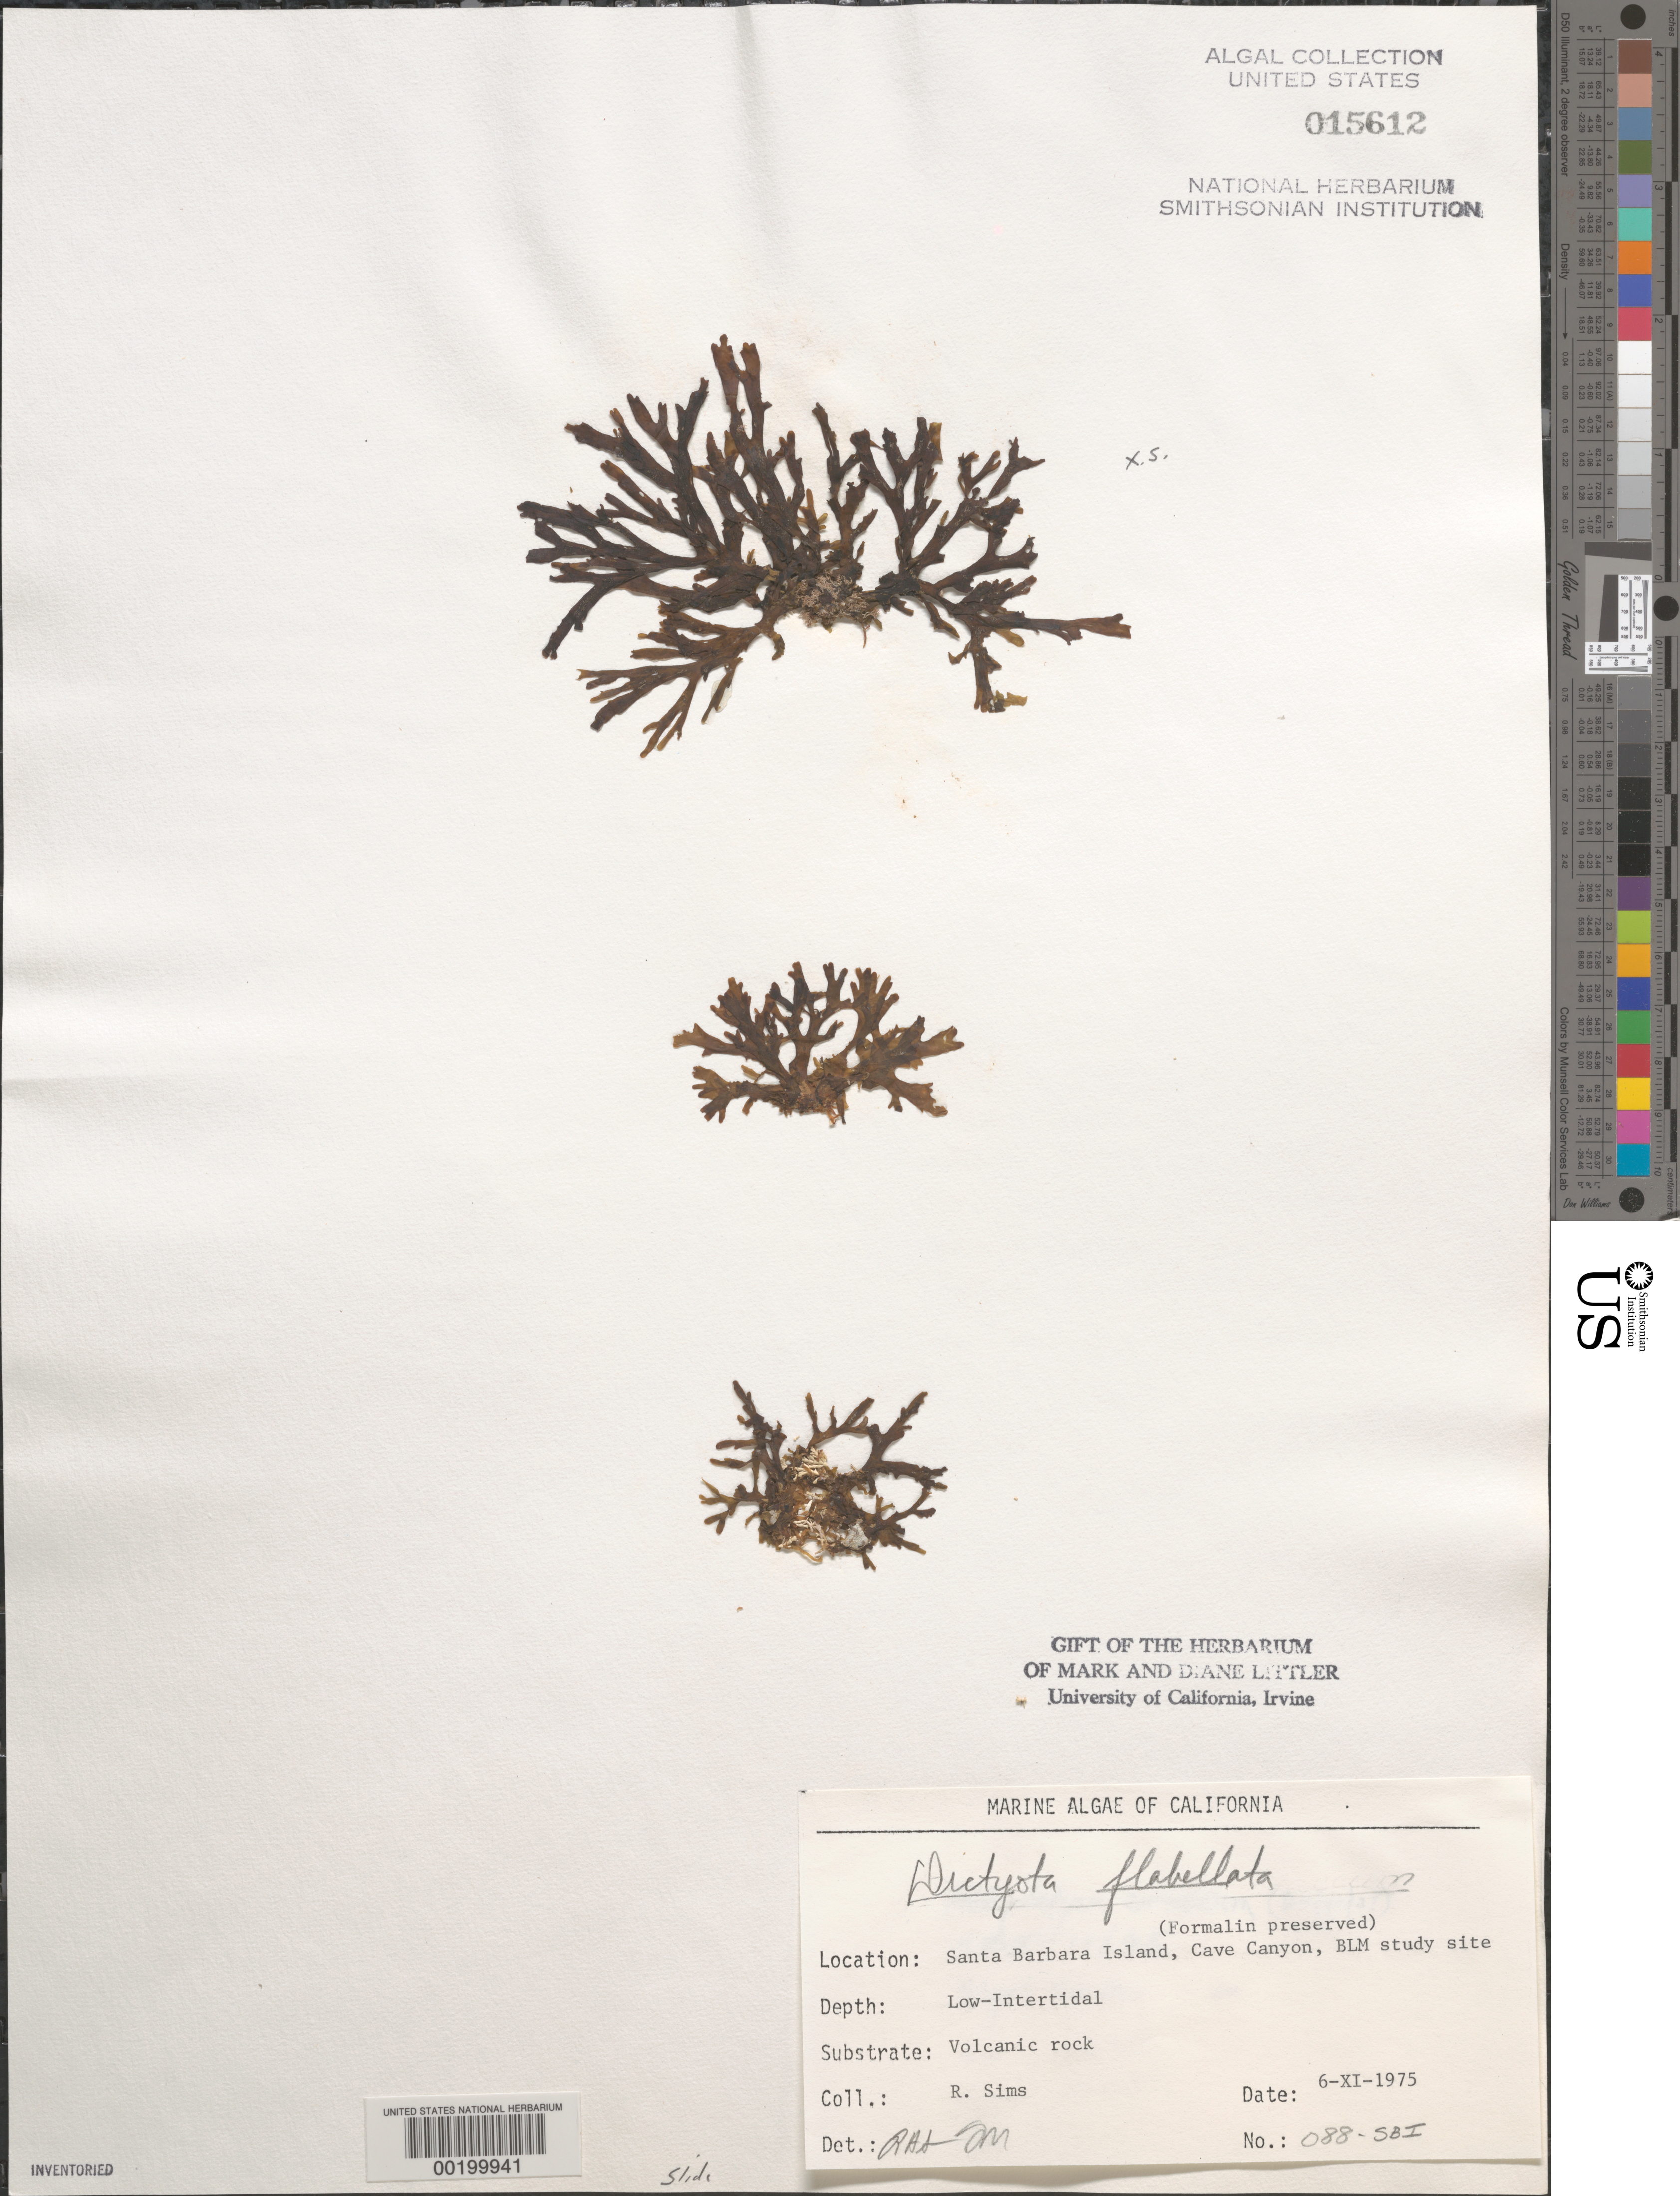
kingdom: Chromista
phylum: Ochrophyta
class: Phaeophyceae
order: Dictyotales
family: Dictyotaceae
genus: Dictyota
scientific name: Dictyota flabellata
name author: (Collins) Setch. & N.L. Gardner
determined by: Sims, Robert H.; Murray, S. N.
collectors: R. H. Sims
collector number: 088-sbi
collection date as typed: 06 Nov 1975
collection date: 1975-11-06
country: United States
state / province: California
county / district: Santa Barbara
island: Santa Barbara Island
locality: Cave Canyon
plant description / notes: BLM-SOCALBIGHT Rocky Intertidal Survey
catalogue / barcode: US 15612